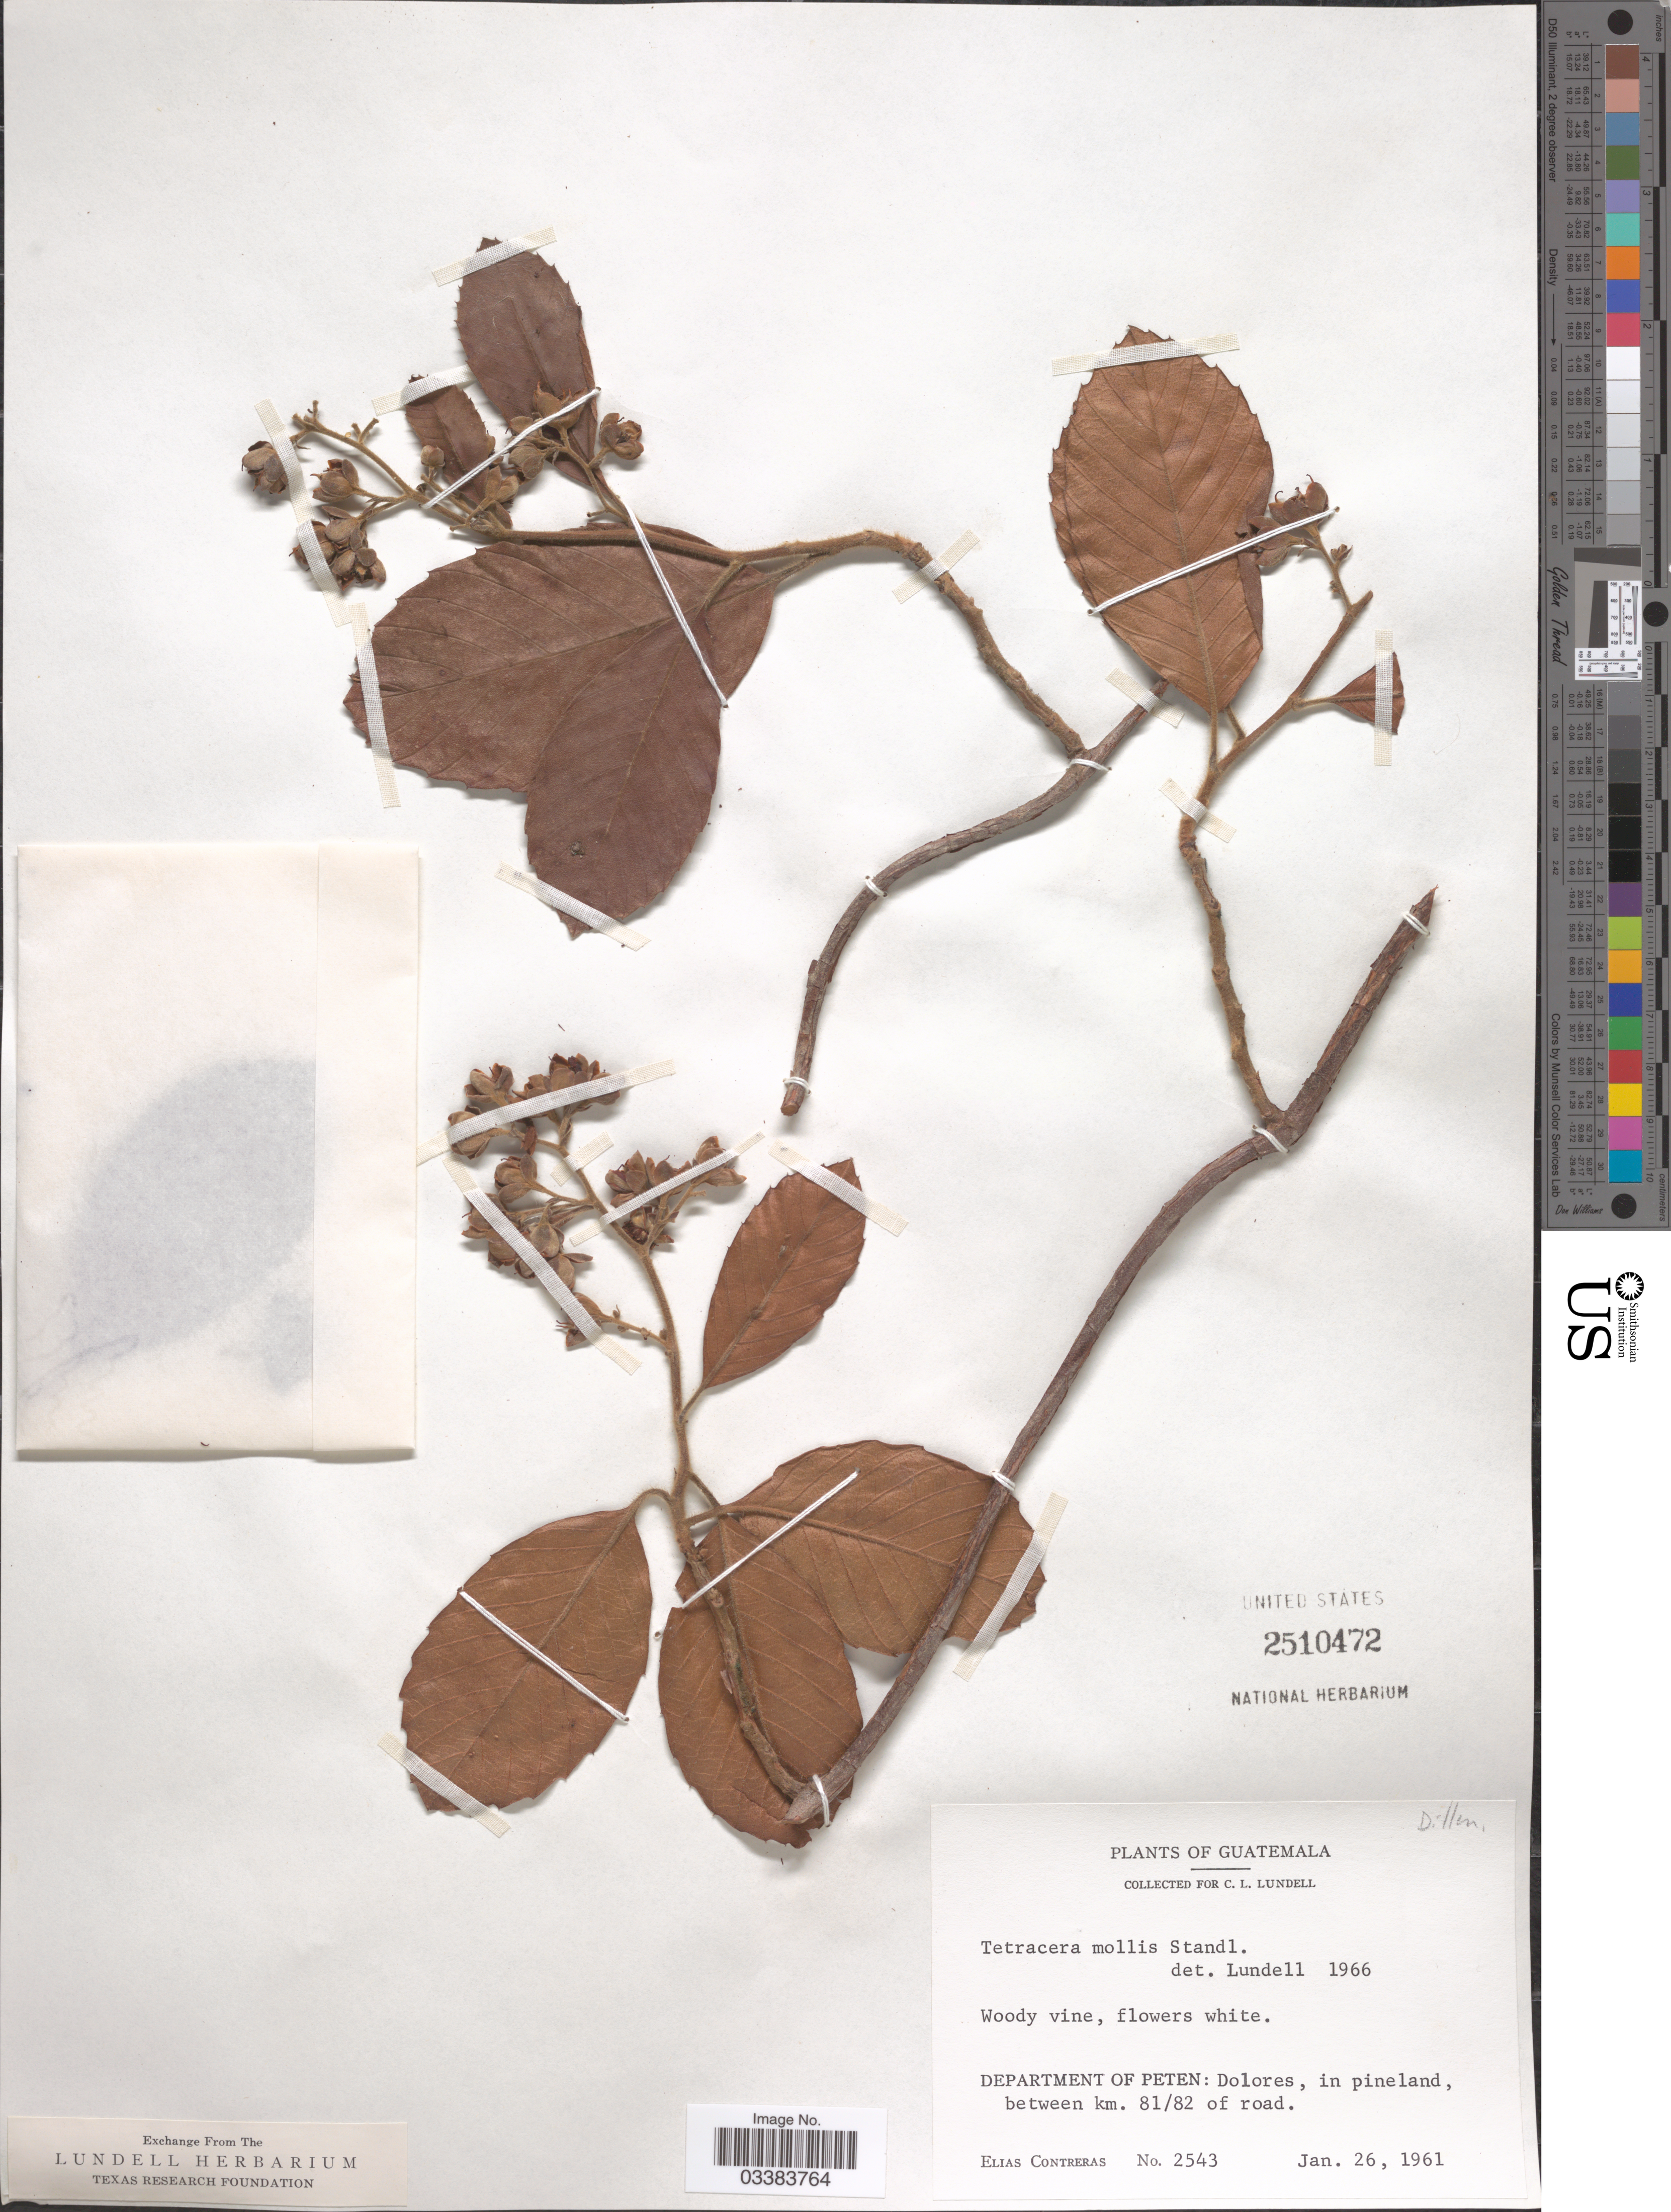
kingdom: Plantae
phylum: Tracheophyta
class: Magnoliopsida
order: Dilleniales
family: Dilleniaceae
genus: Tetracera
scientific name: Tetracera mollis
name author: Standl.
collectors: E. Contreras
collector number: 2543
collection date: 1961-01-26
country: Guatemala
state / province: El Petén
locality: Department of Peten: Dolores, between km. 81/82 of road.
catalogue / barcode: US 2510472